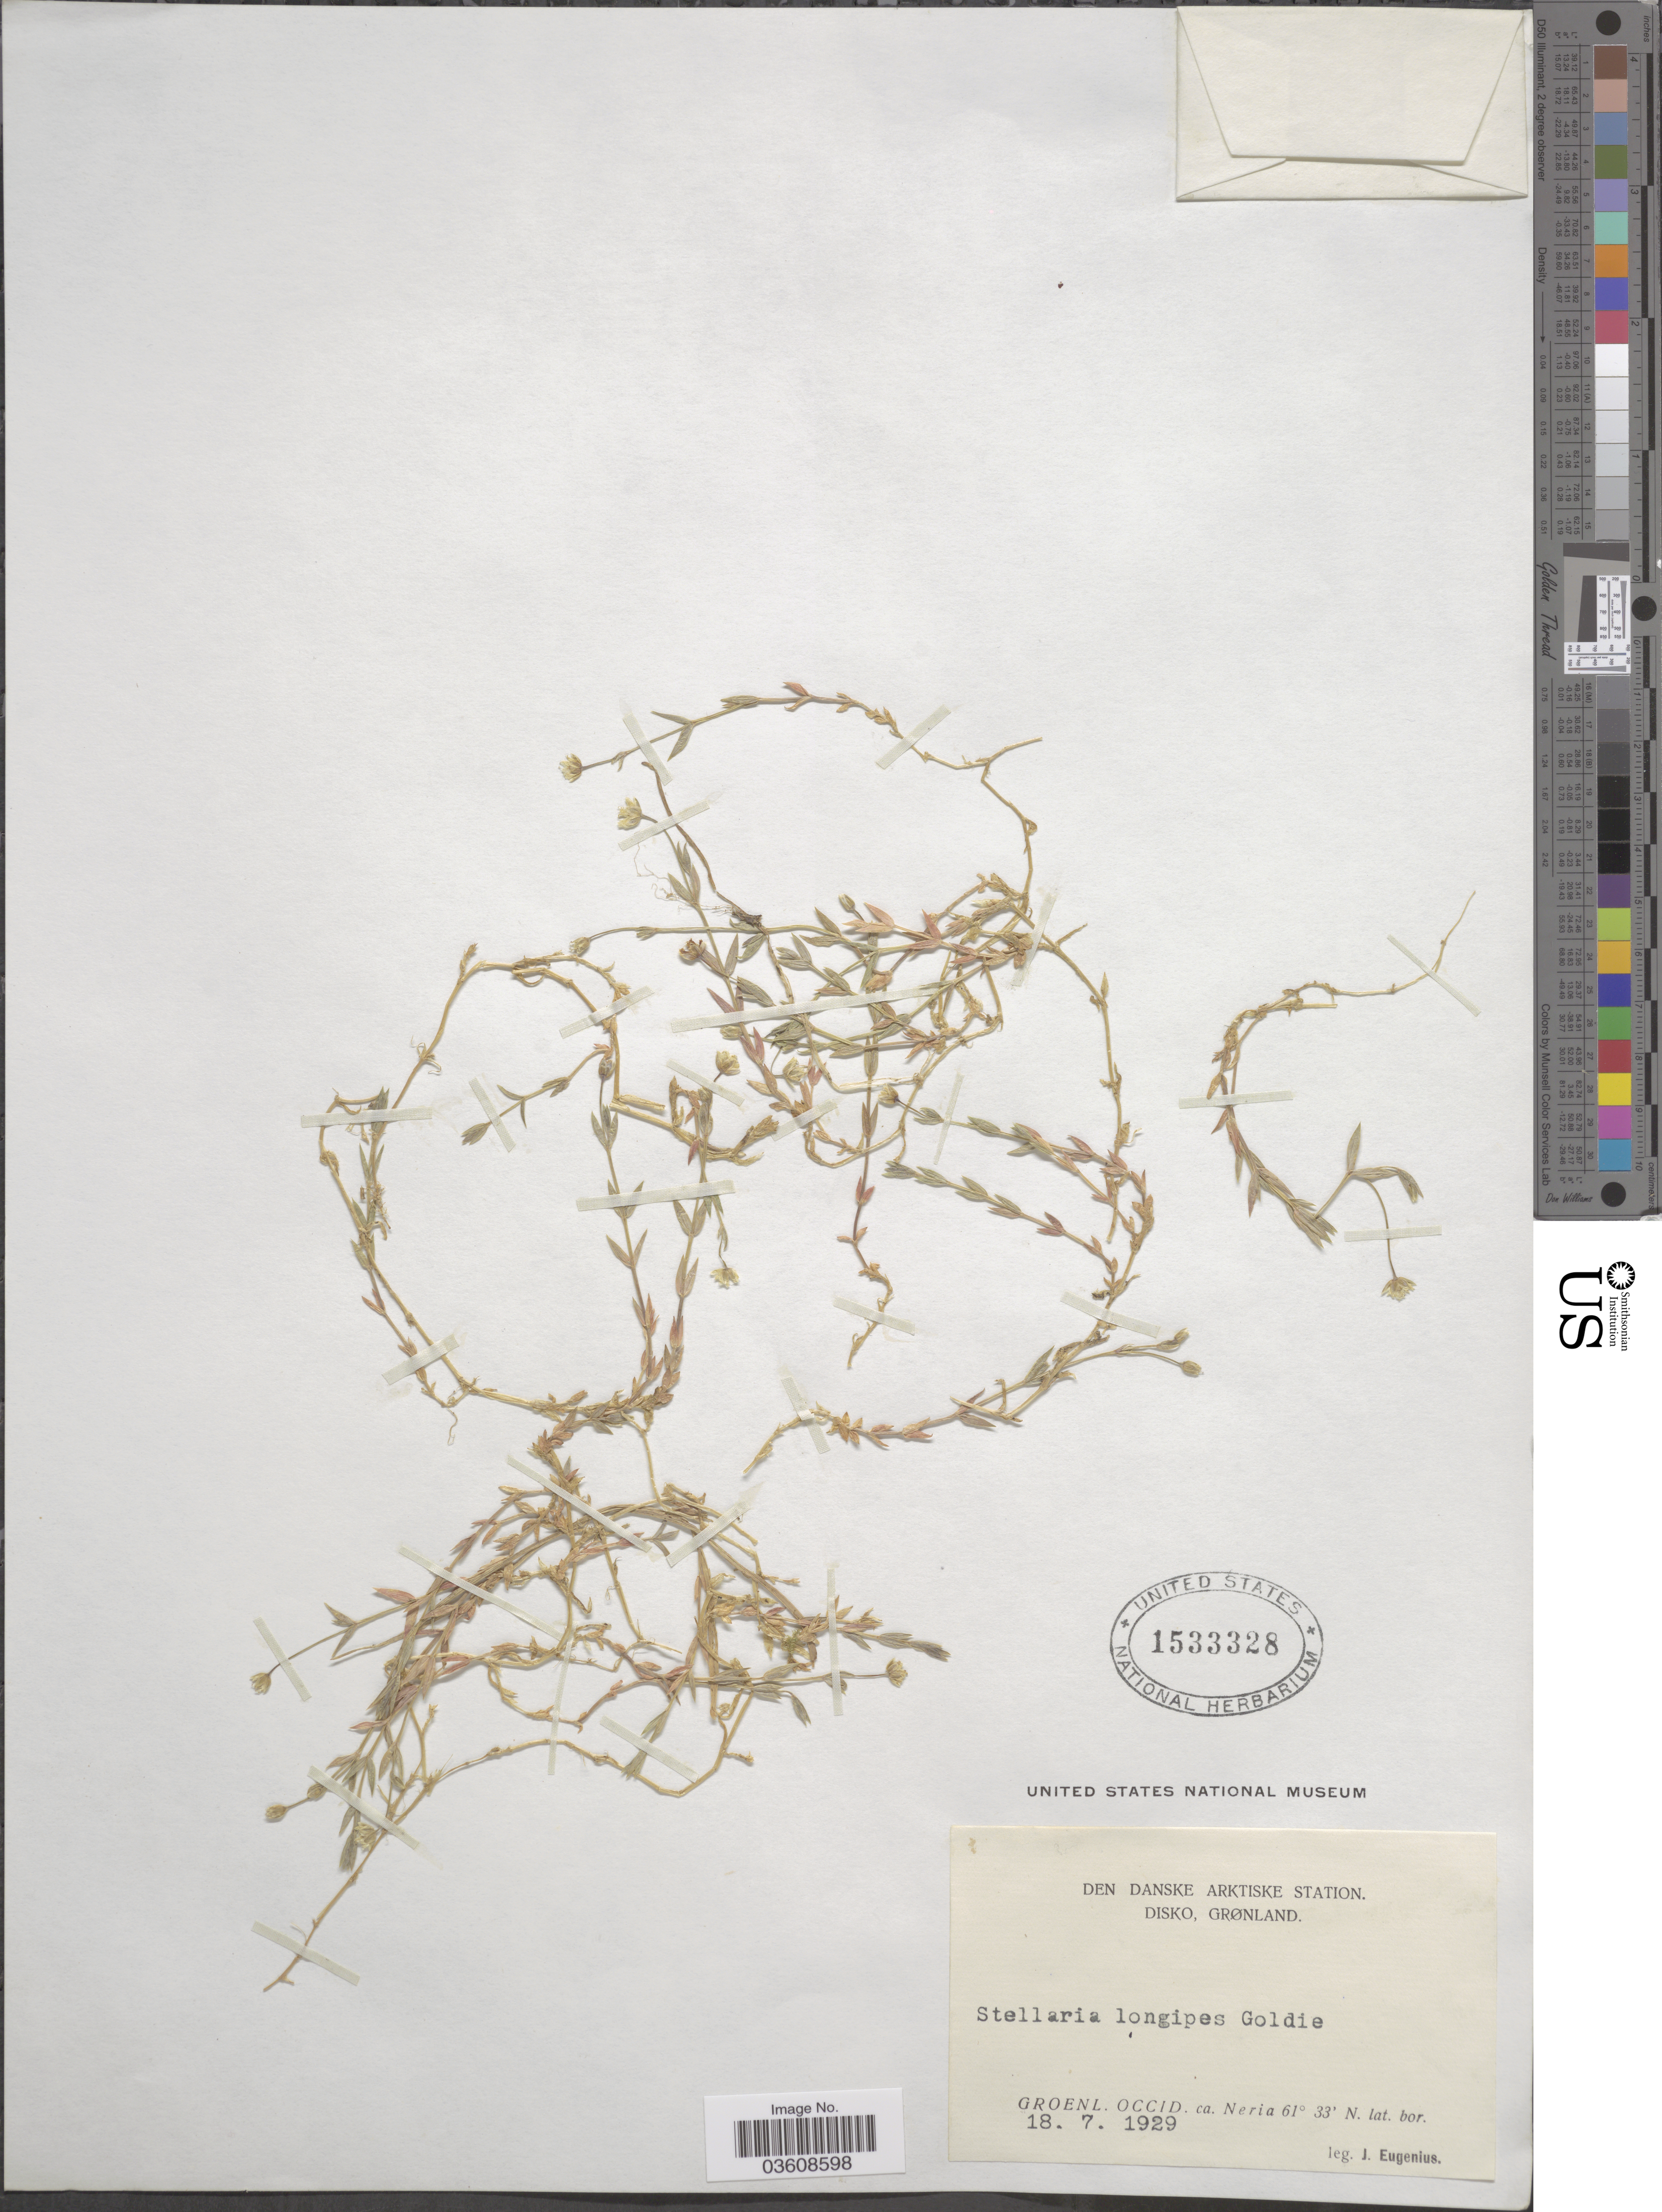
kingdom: Plantae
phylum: Tracheophyta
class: Magnoliopsida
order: Caryophyllales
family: Caryophyllaceae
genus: Stellaria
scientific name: Stellaria longipes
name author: Goldie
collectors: J. Eugenius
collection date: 1929-07-18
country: Greenland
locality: Den Danske Arktiske Station Disko. Groenl. Occid. ca. Neria.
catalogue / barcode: US 1533328